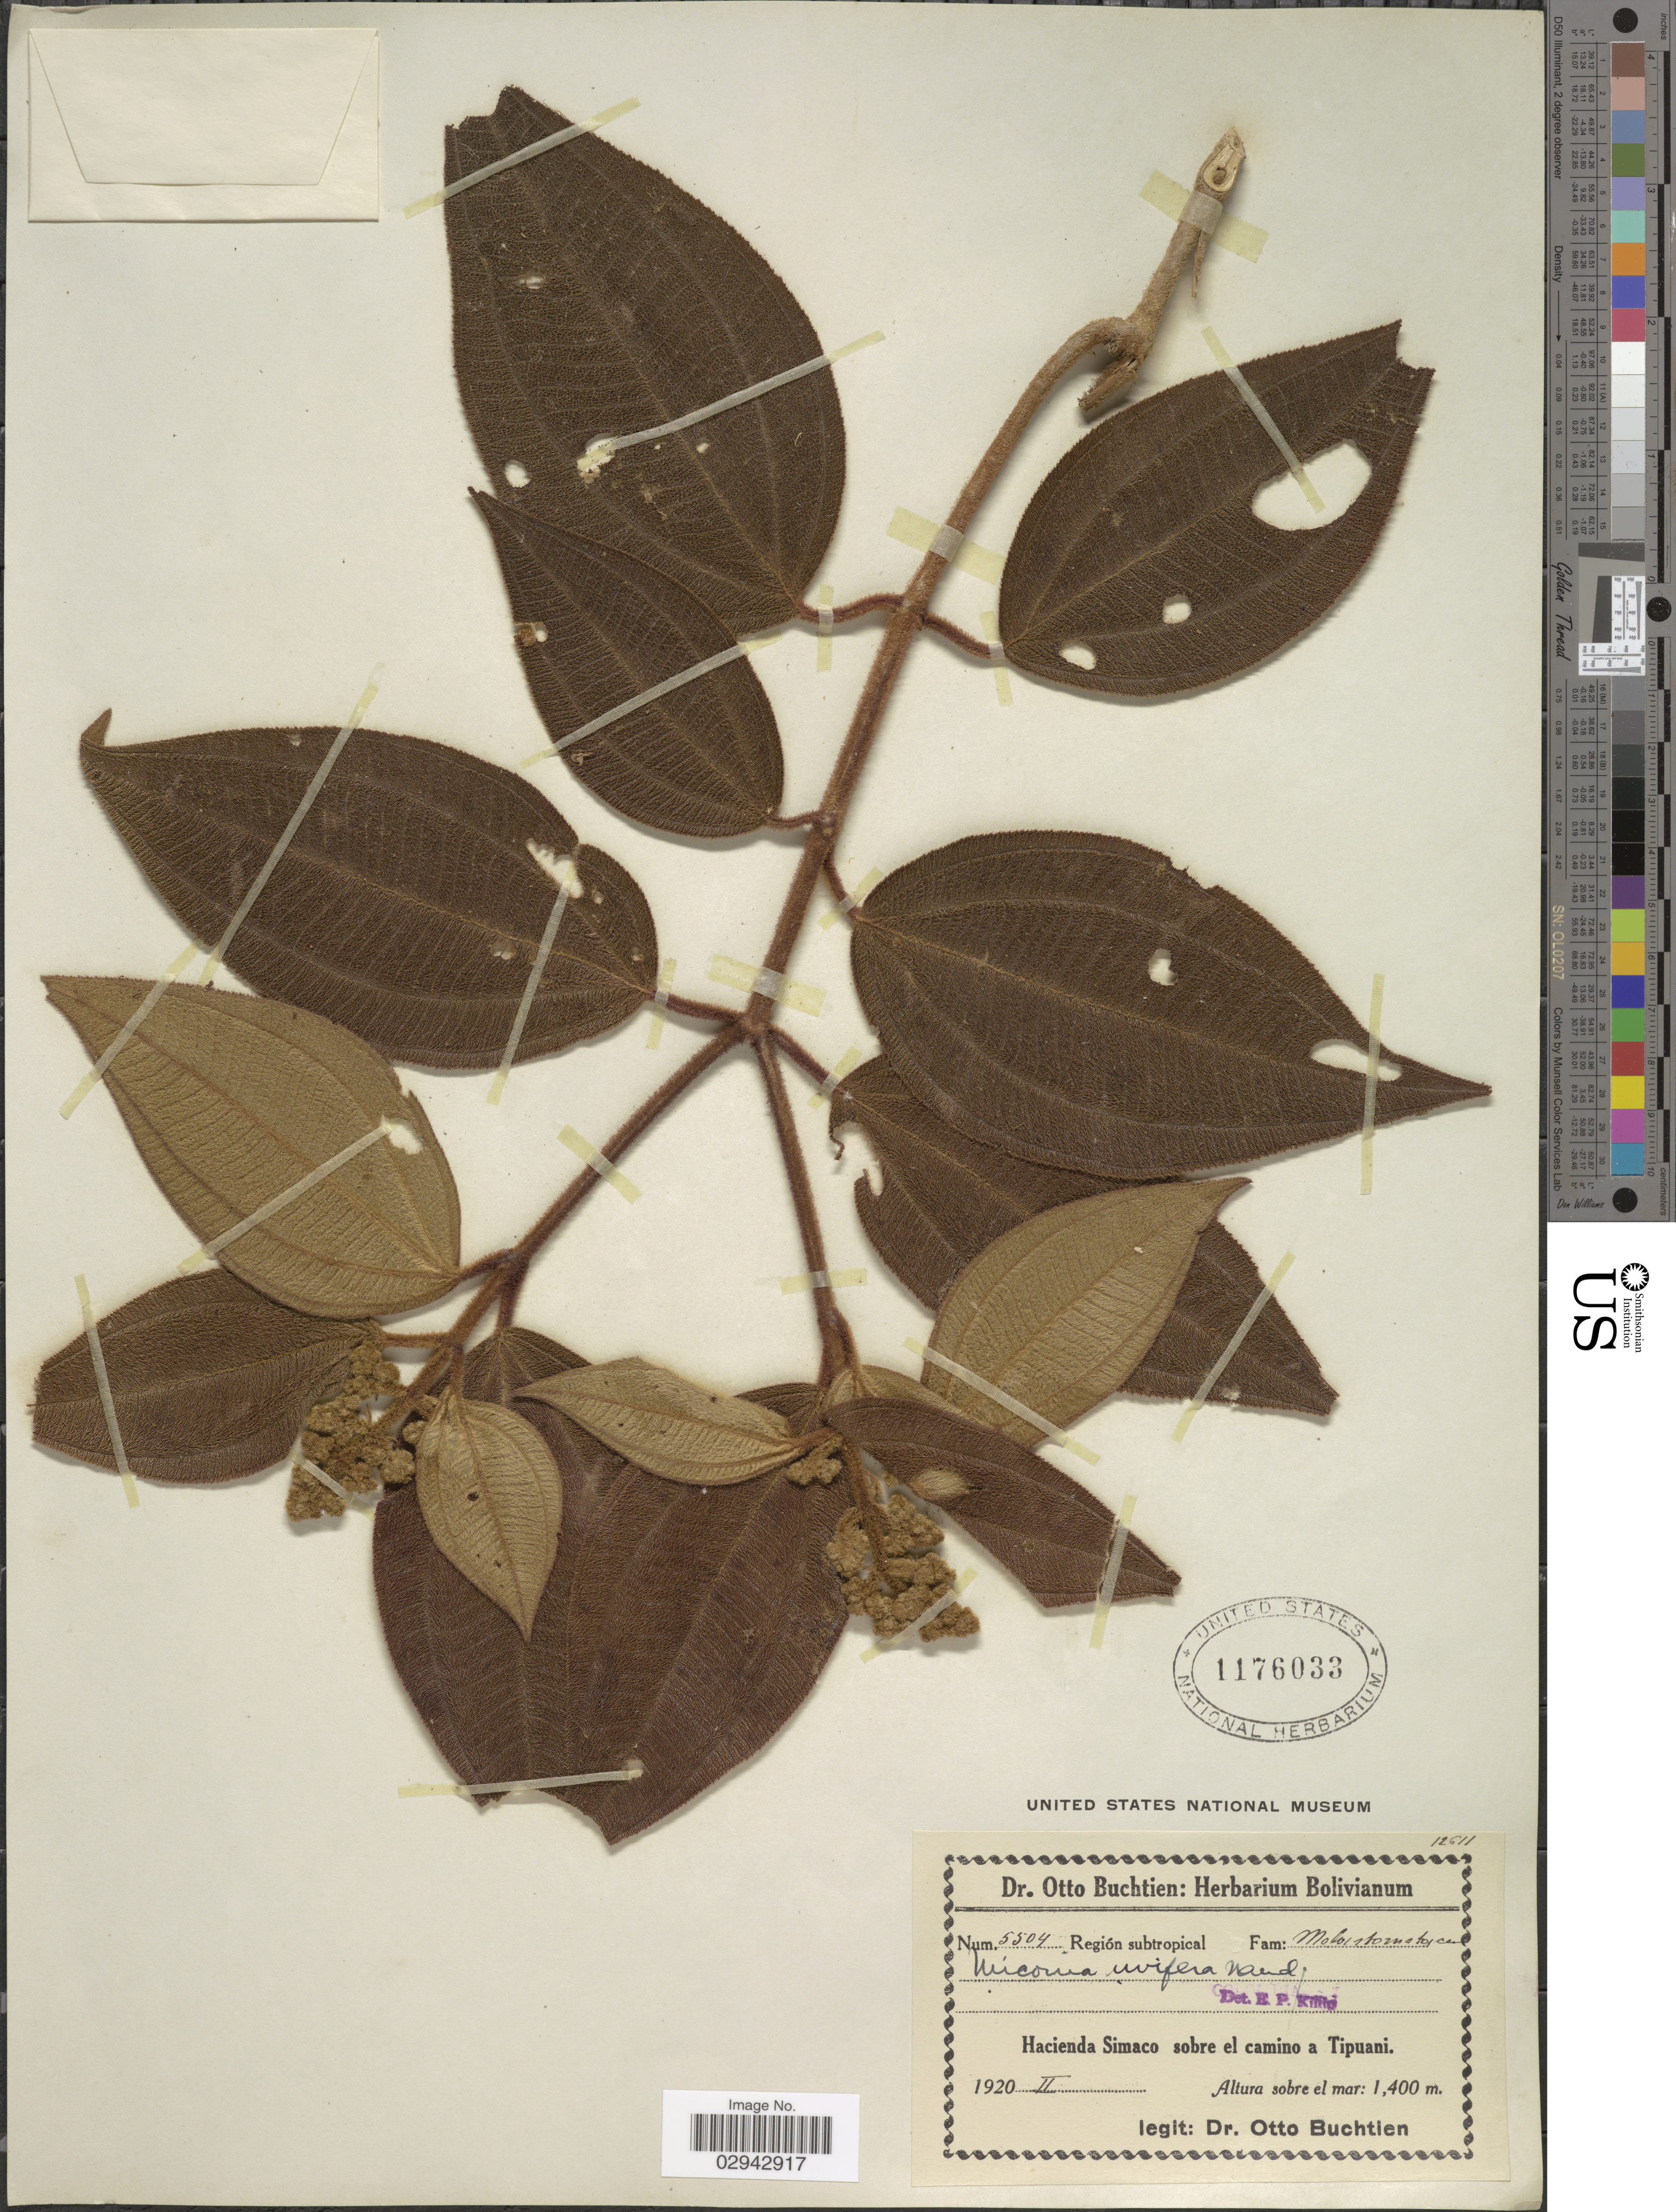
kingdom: Plantae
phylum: Tracheophyta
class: Magnoliopsida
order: Myrtales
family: Melastomataceae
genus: Miconia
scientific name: Miconia ruizii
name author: Naudin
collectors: O. Buchtien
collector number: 5504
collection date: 1920-02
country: Bolivia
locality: Hacienda Simaco sobre el camino a Tipuani.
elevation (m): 1400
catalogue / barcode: US 1176033